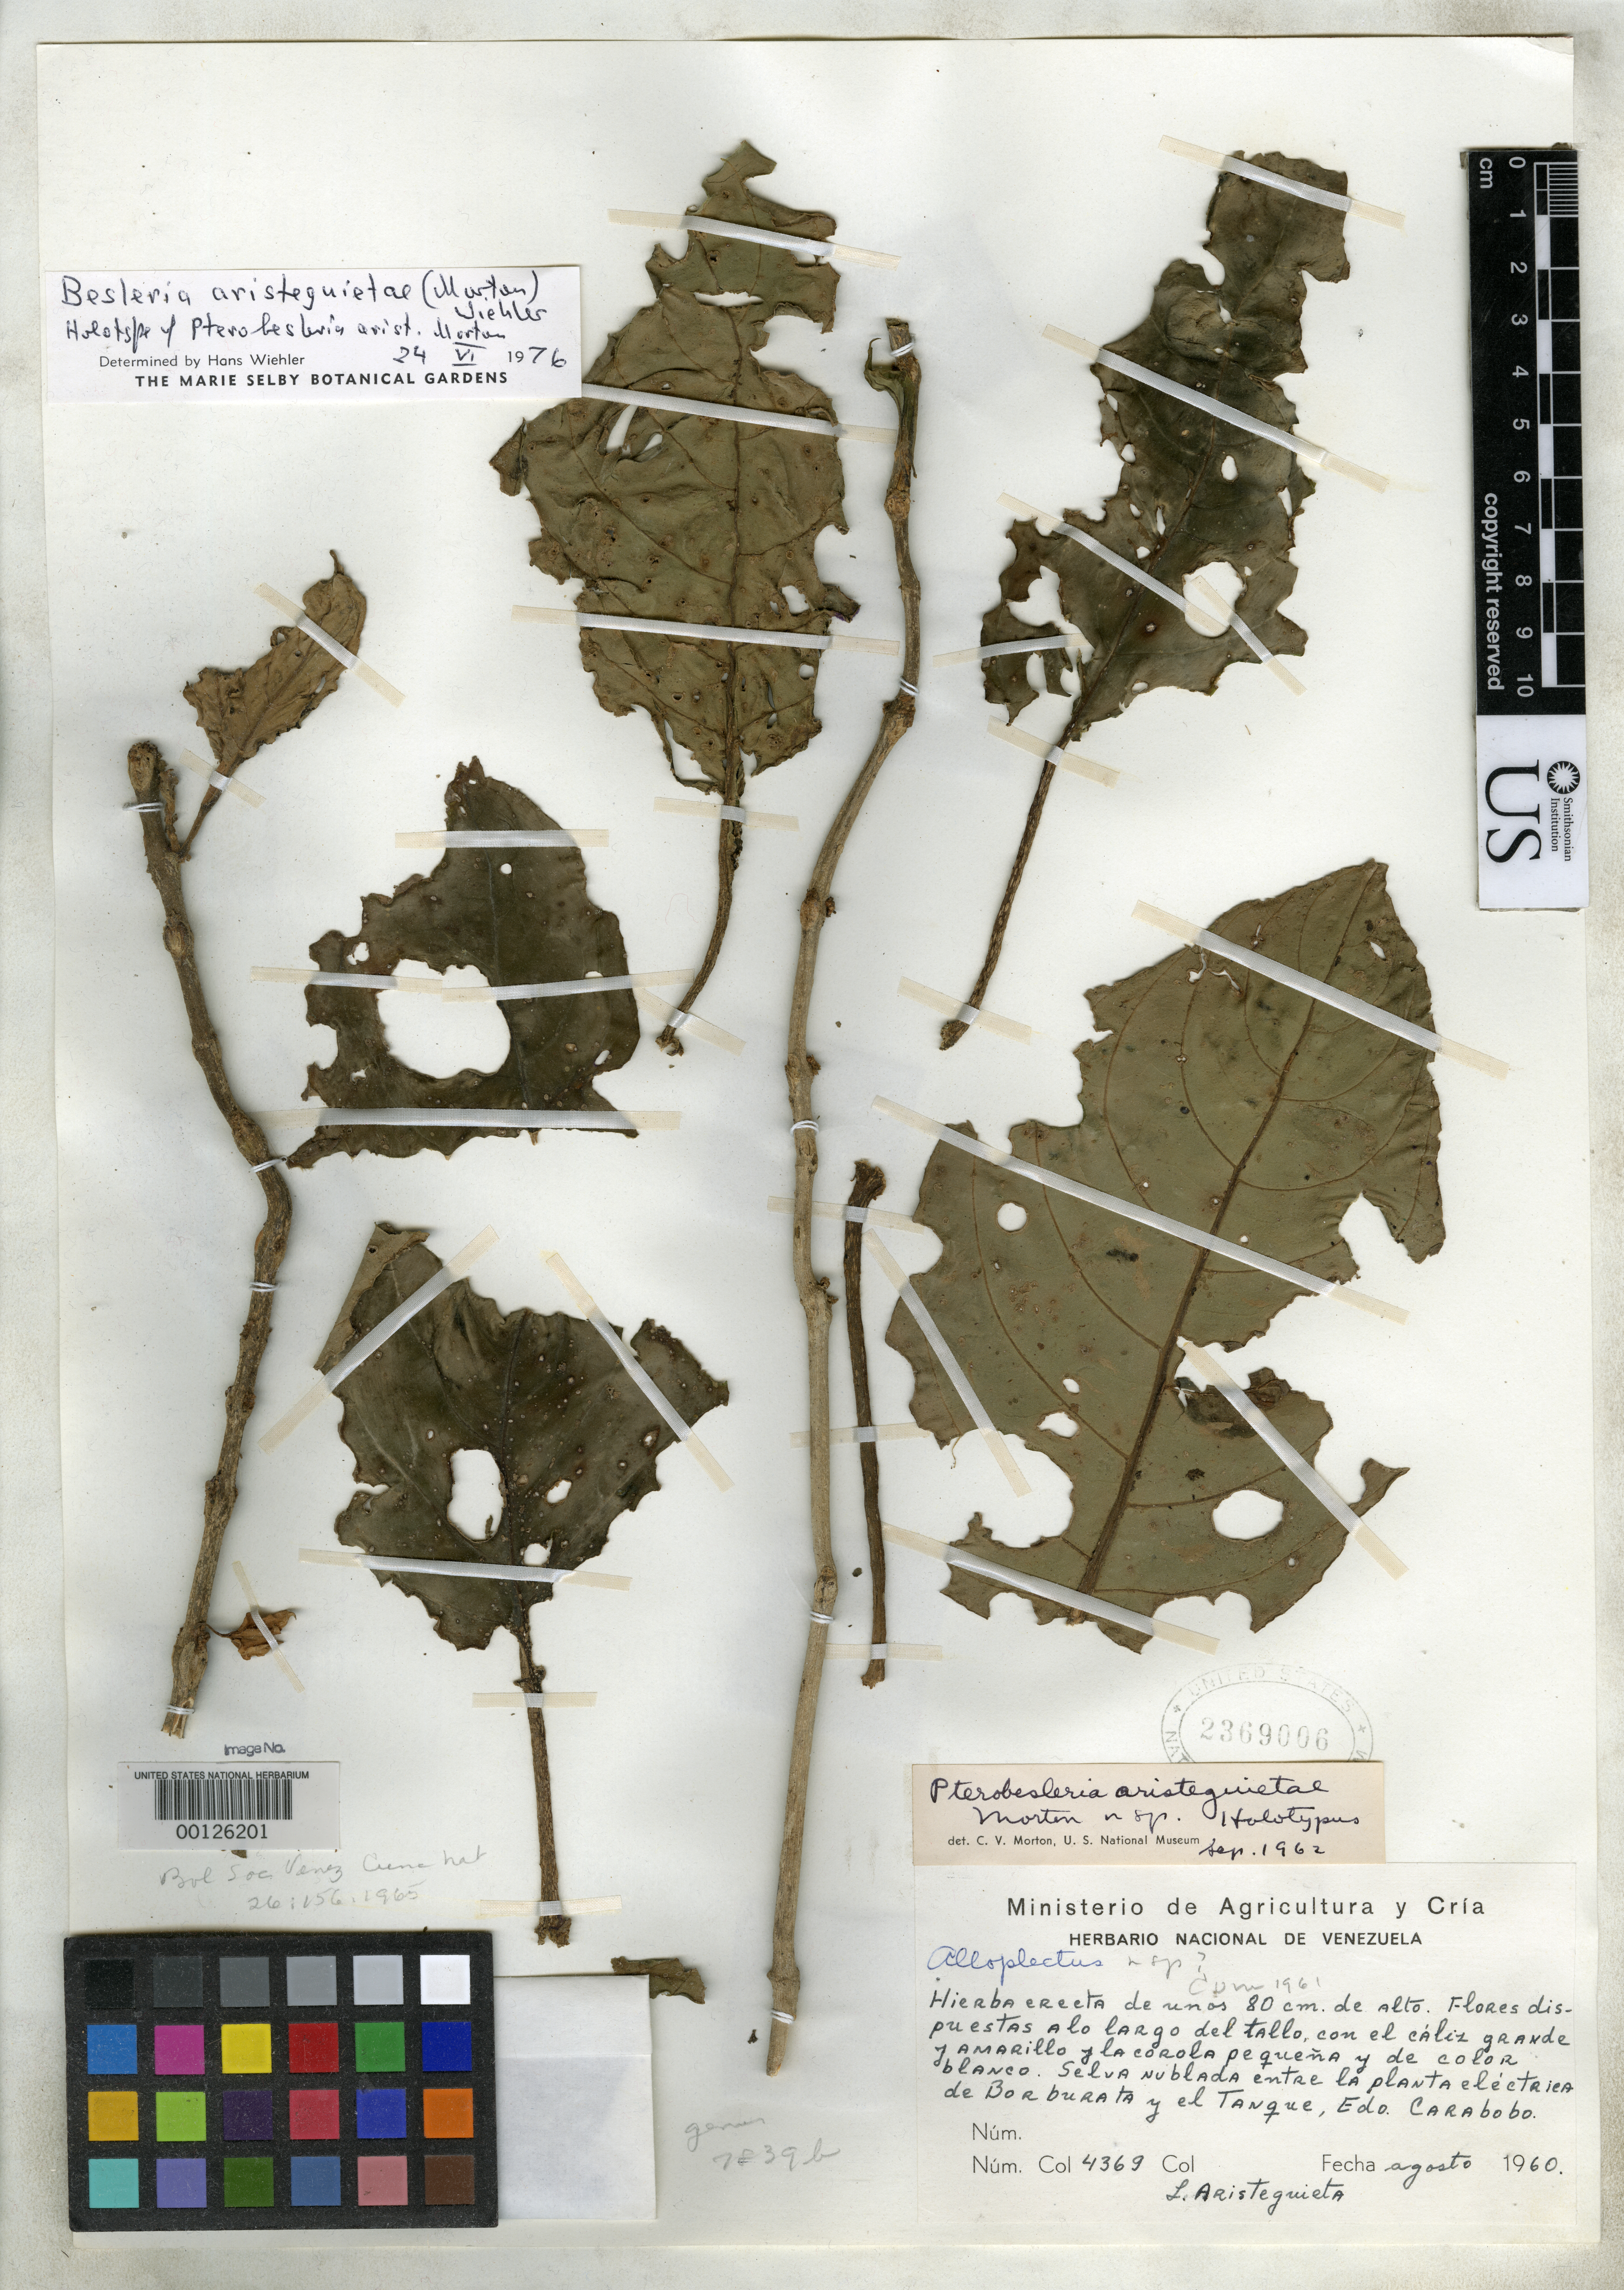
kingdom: Plantae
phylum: Tracheophyta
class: Magnoliopsida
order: Lamiales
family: Gesneriaceae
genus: Pterobesleria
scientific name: Pterobesleria aristeguitae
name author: C.V. Morton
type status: Holotype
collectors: L. Aristeguieta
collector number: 4369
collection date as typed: Aug 1960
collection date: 1960-08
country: Venezuela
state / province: Carabobo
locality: Between Borburata and El Tanque.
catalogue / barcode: US 2369006